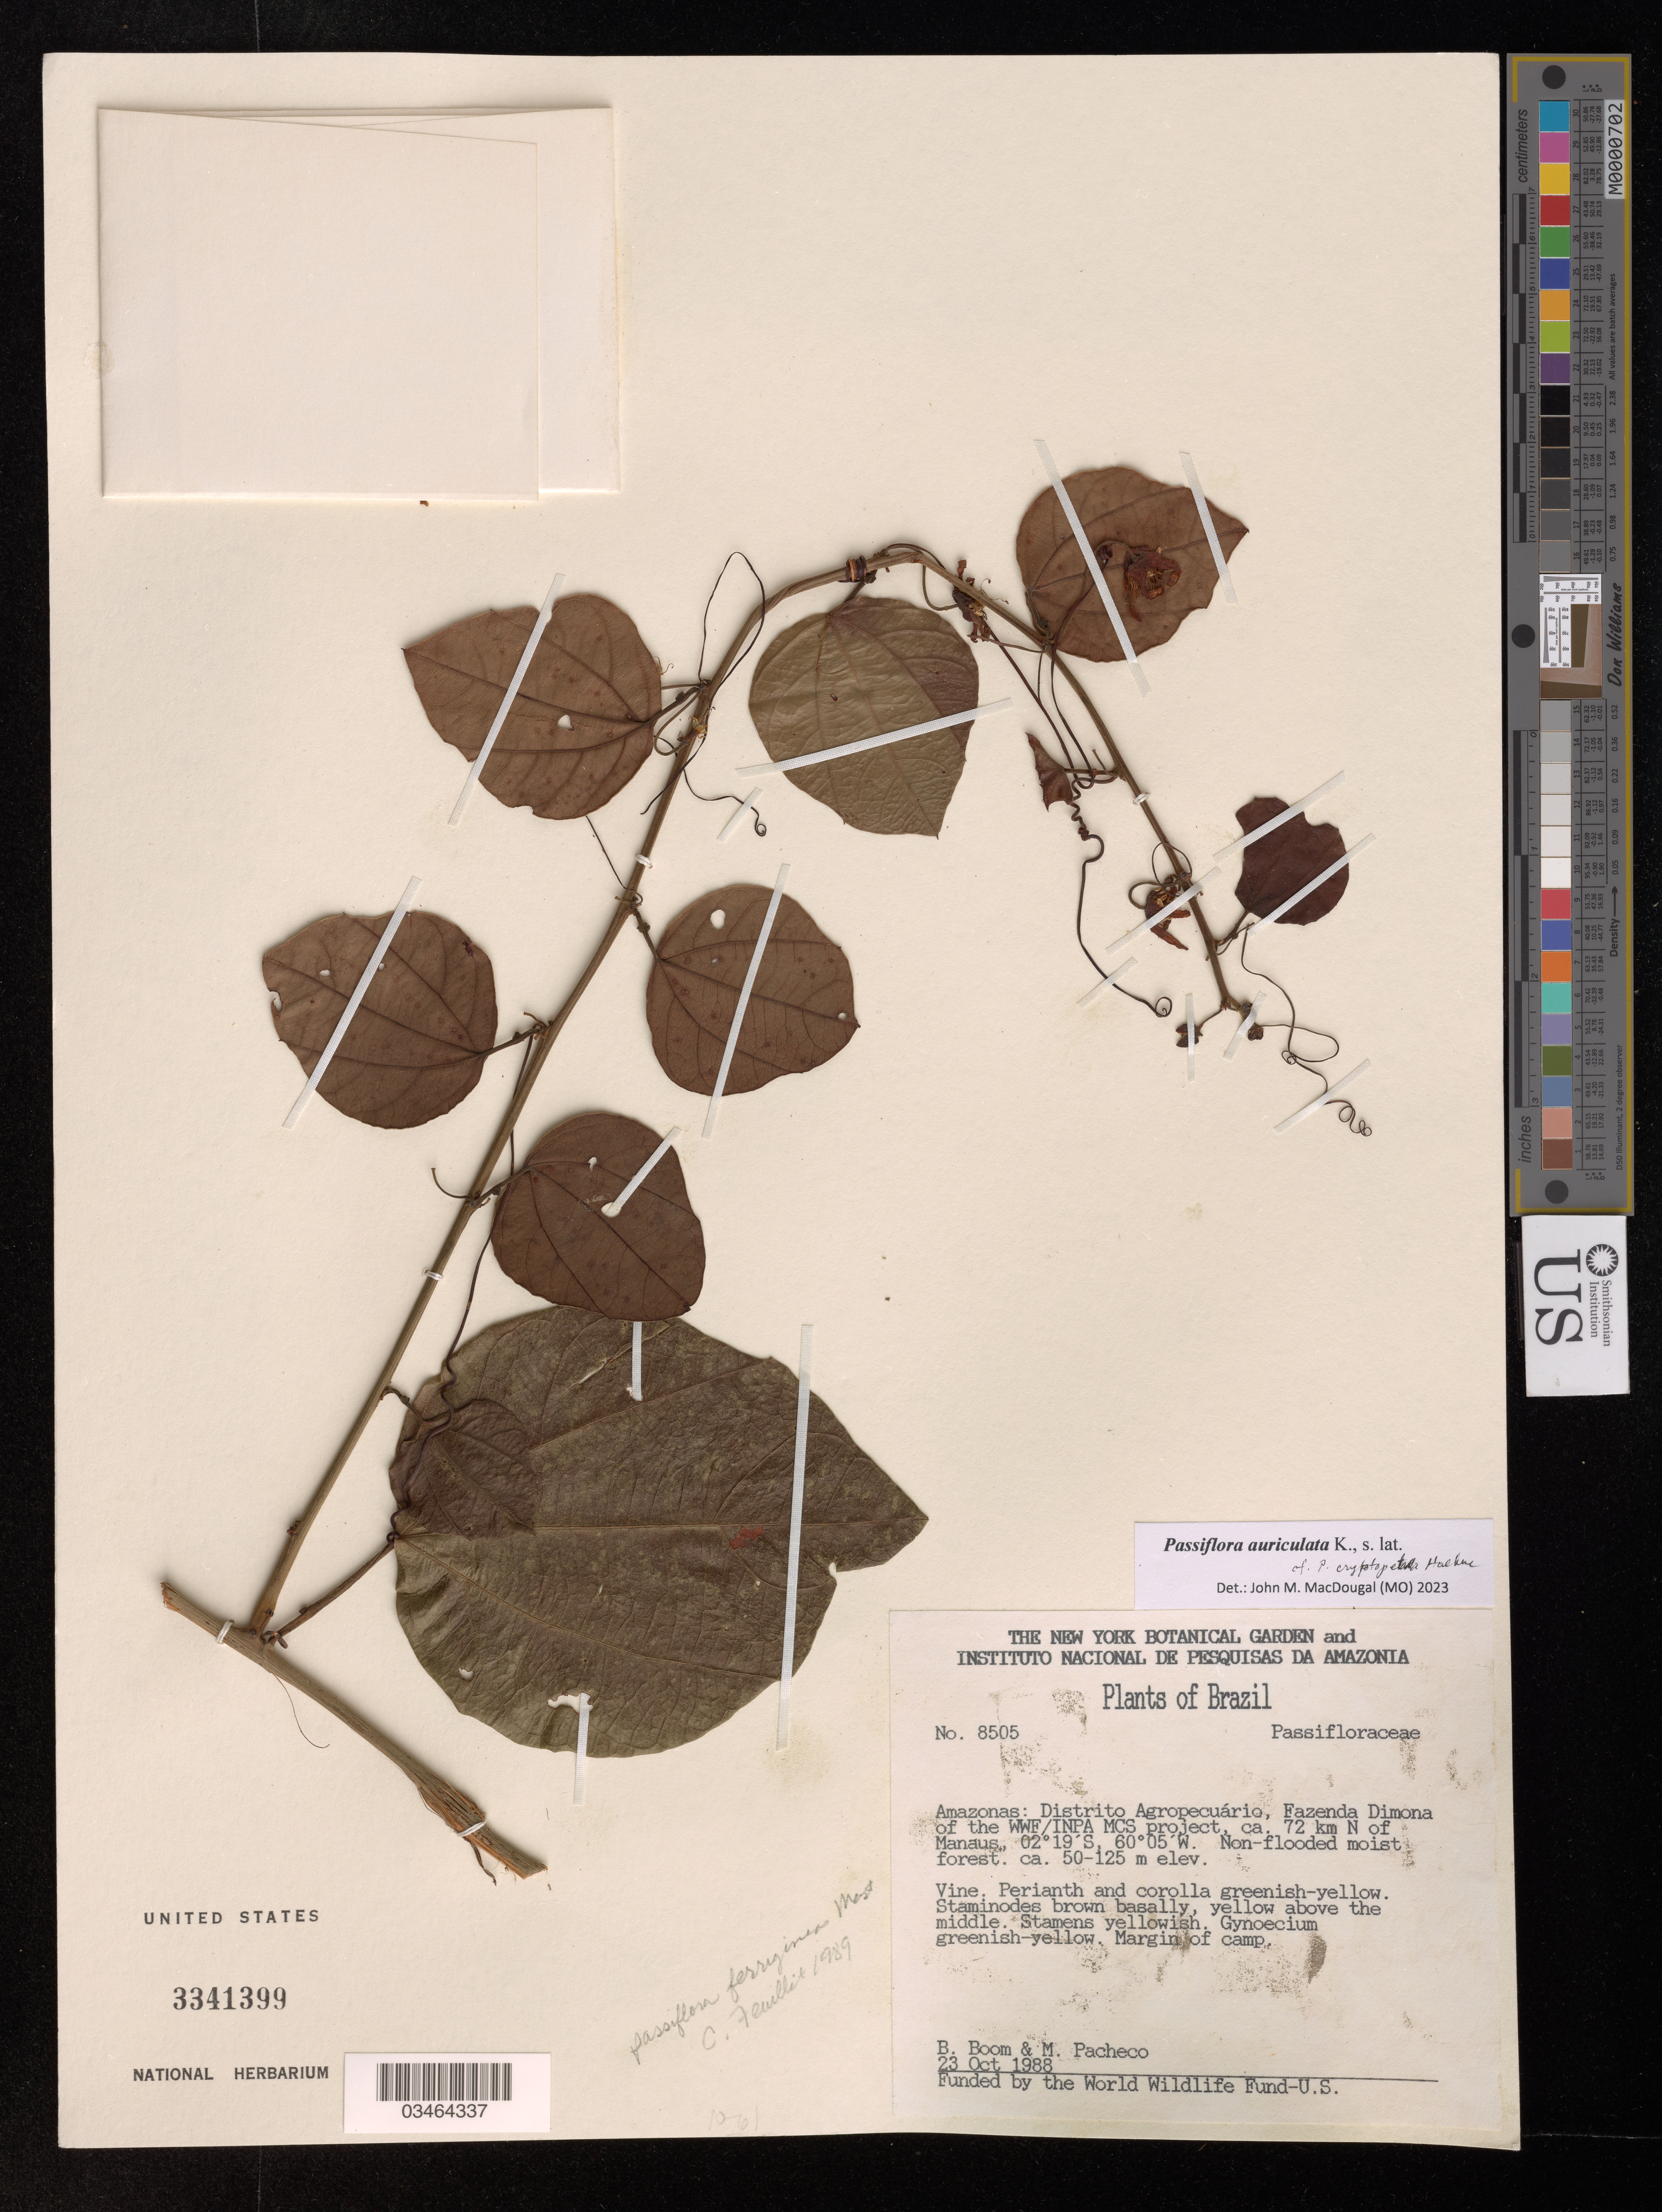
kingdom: Plantae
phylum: Tracheophyta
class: Magnoliopsida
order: Malpighiales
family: Passifloraceae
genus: Passiflora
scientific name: Passiflora auriculata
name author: Kunth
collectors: B. Boom & M. Pacheco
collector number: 8505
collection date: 1988-10-23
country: Brazil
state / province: Amazonas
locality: Distrito Agropecuário, Fazenda Dimona of the WWF/INPA MCS project, ca. 72 km N of Manaus.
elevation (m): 50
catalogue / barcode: US 3341399